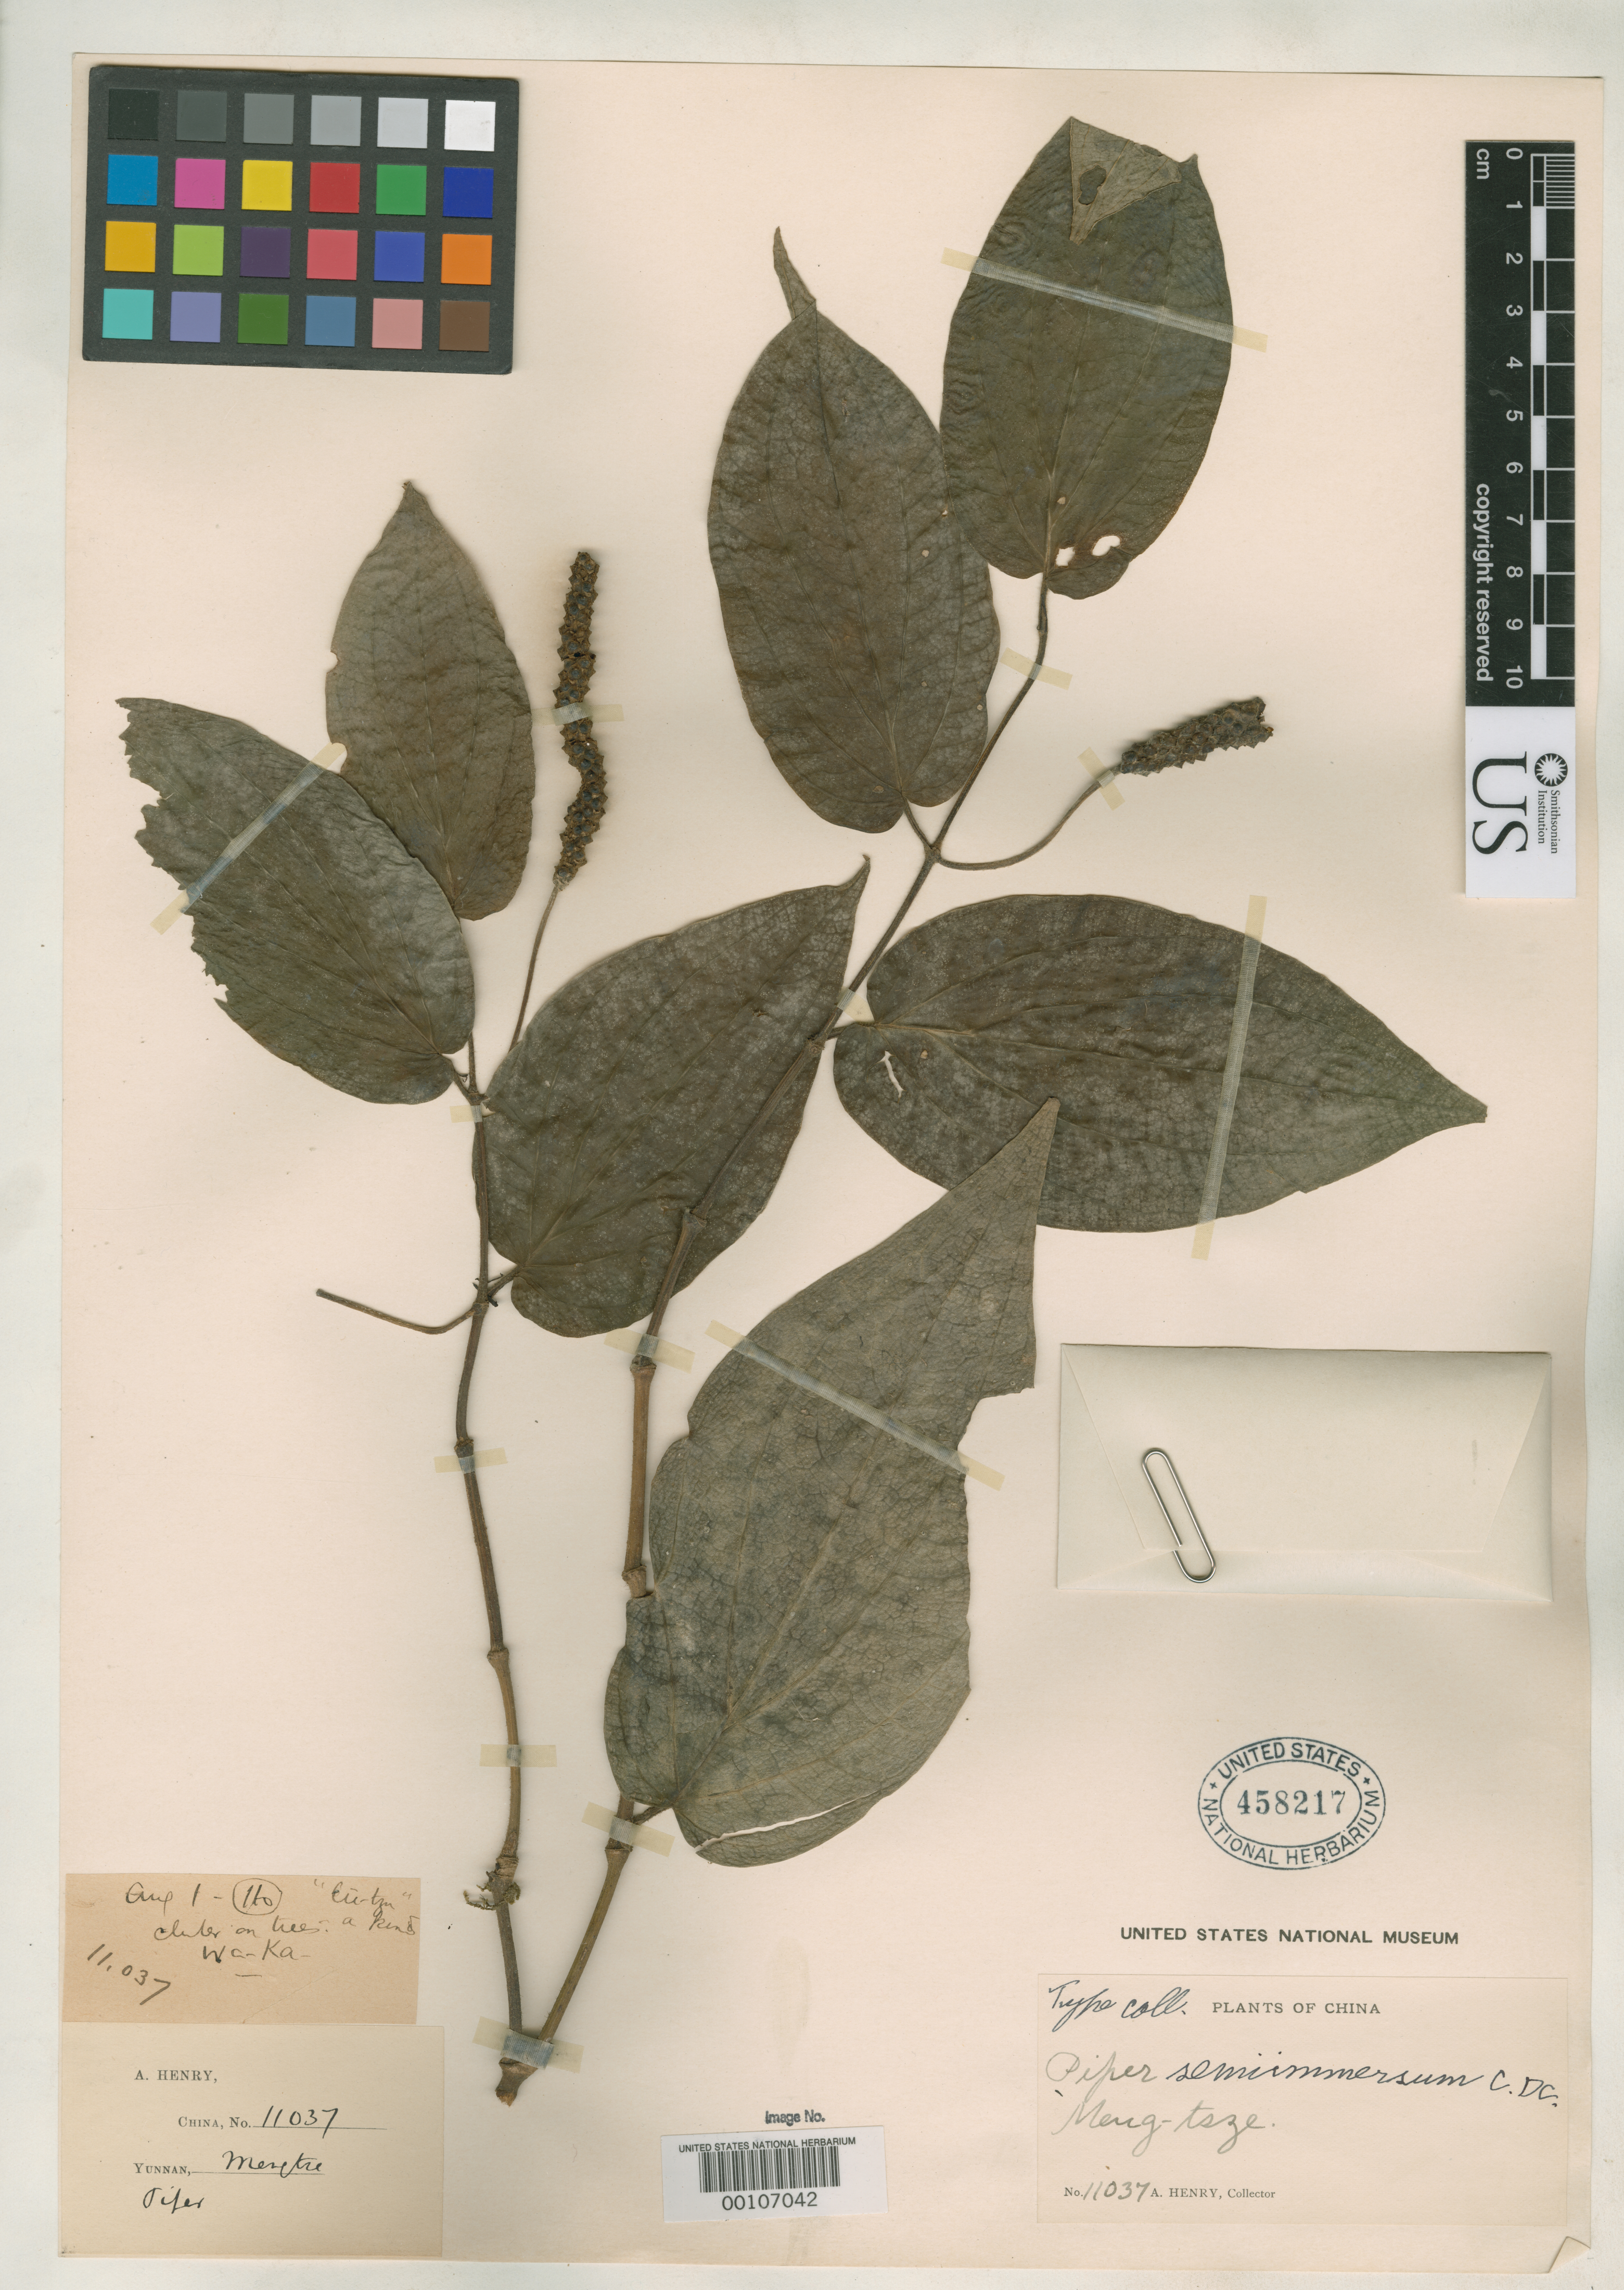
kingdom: Plantae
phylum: Tracheophyta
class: Magnoliopsida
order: Piperales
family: Piperaceae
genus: Piper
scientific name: Piper semiimmersum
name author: C. DC.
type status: Isotype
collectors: A. Henry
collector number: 11037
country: China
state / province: Yunnan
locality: Mengtsze.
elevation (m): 1829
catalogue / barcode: US 458217